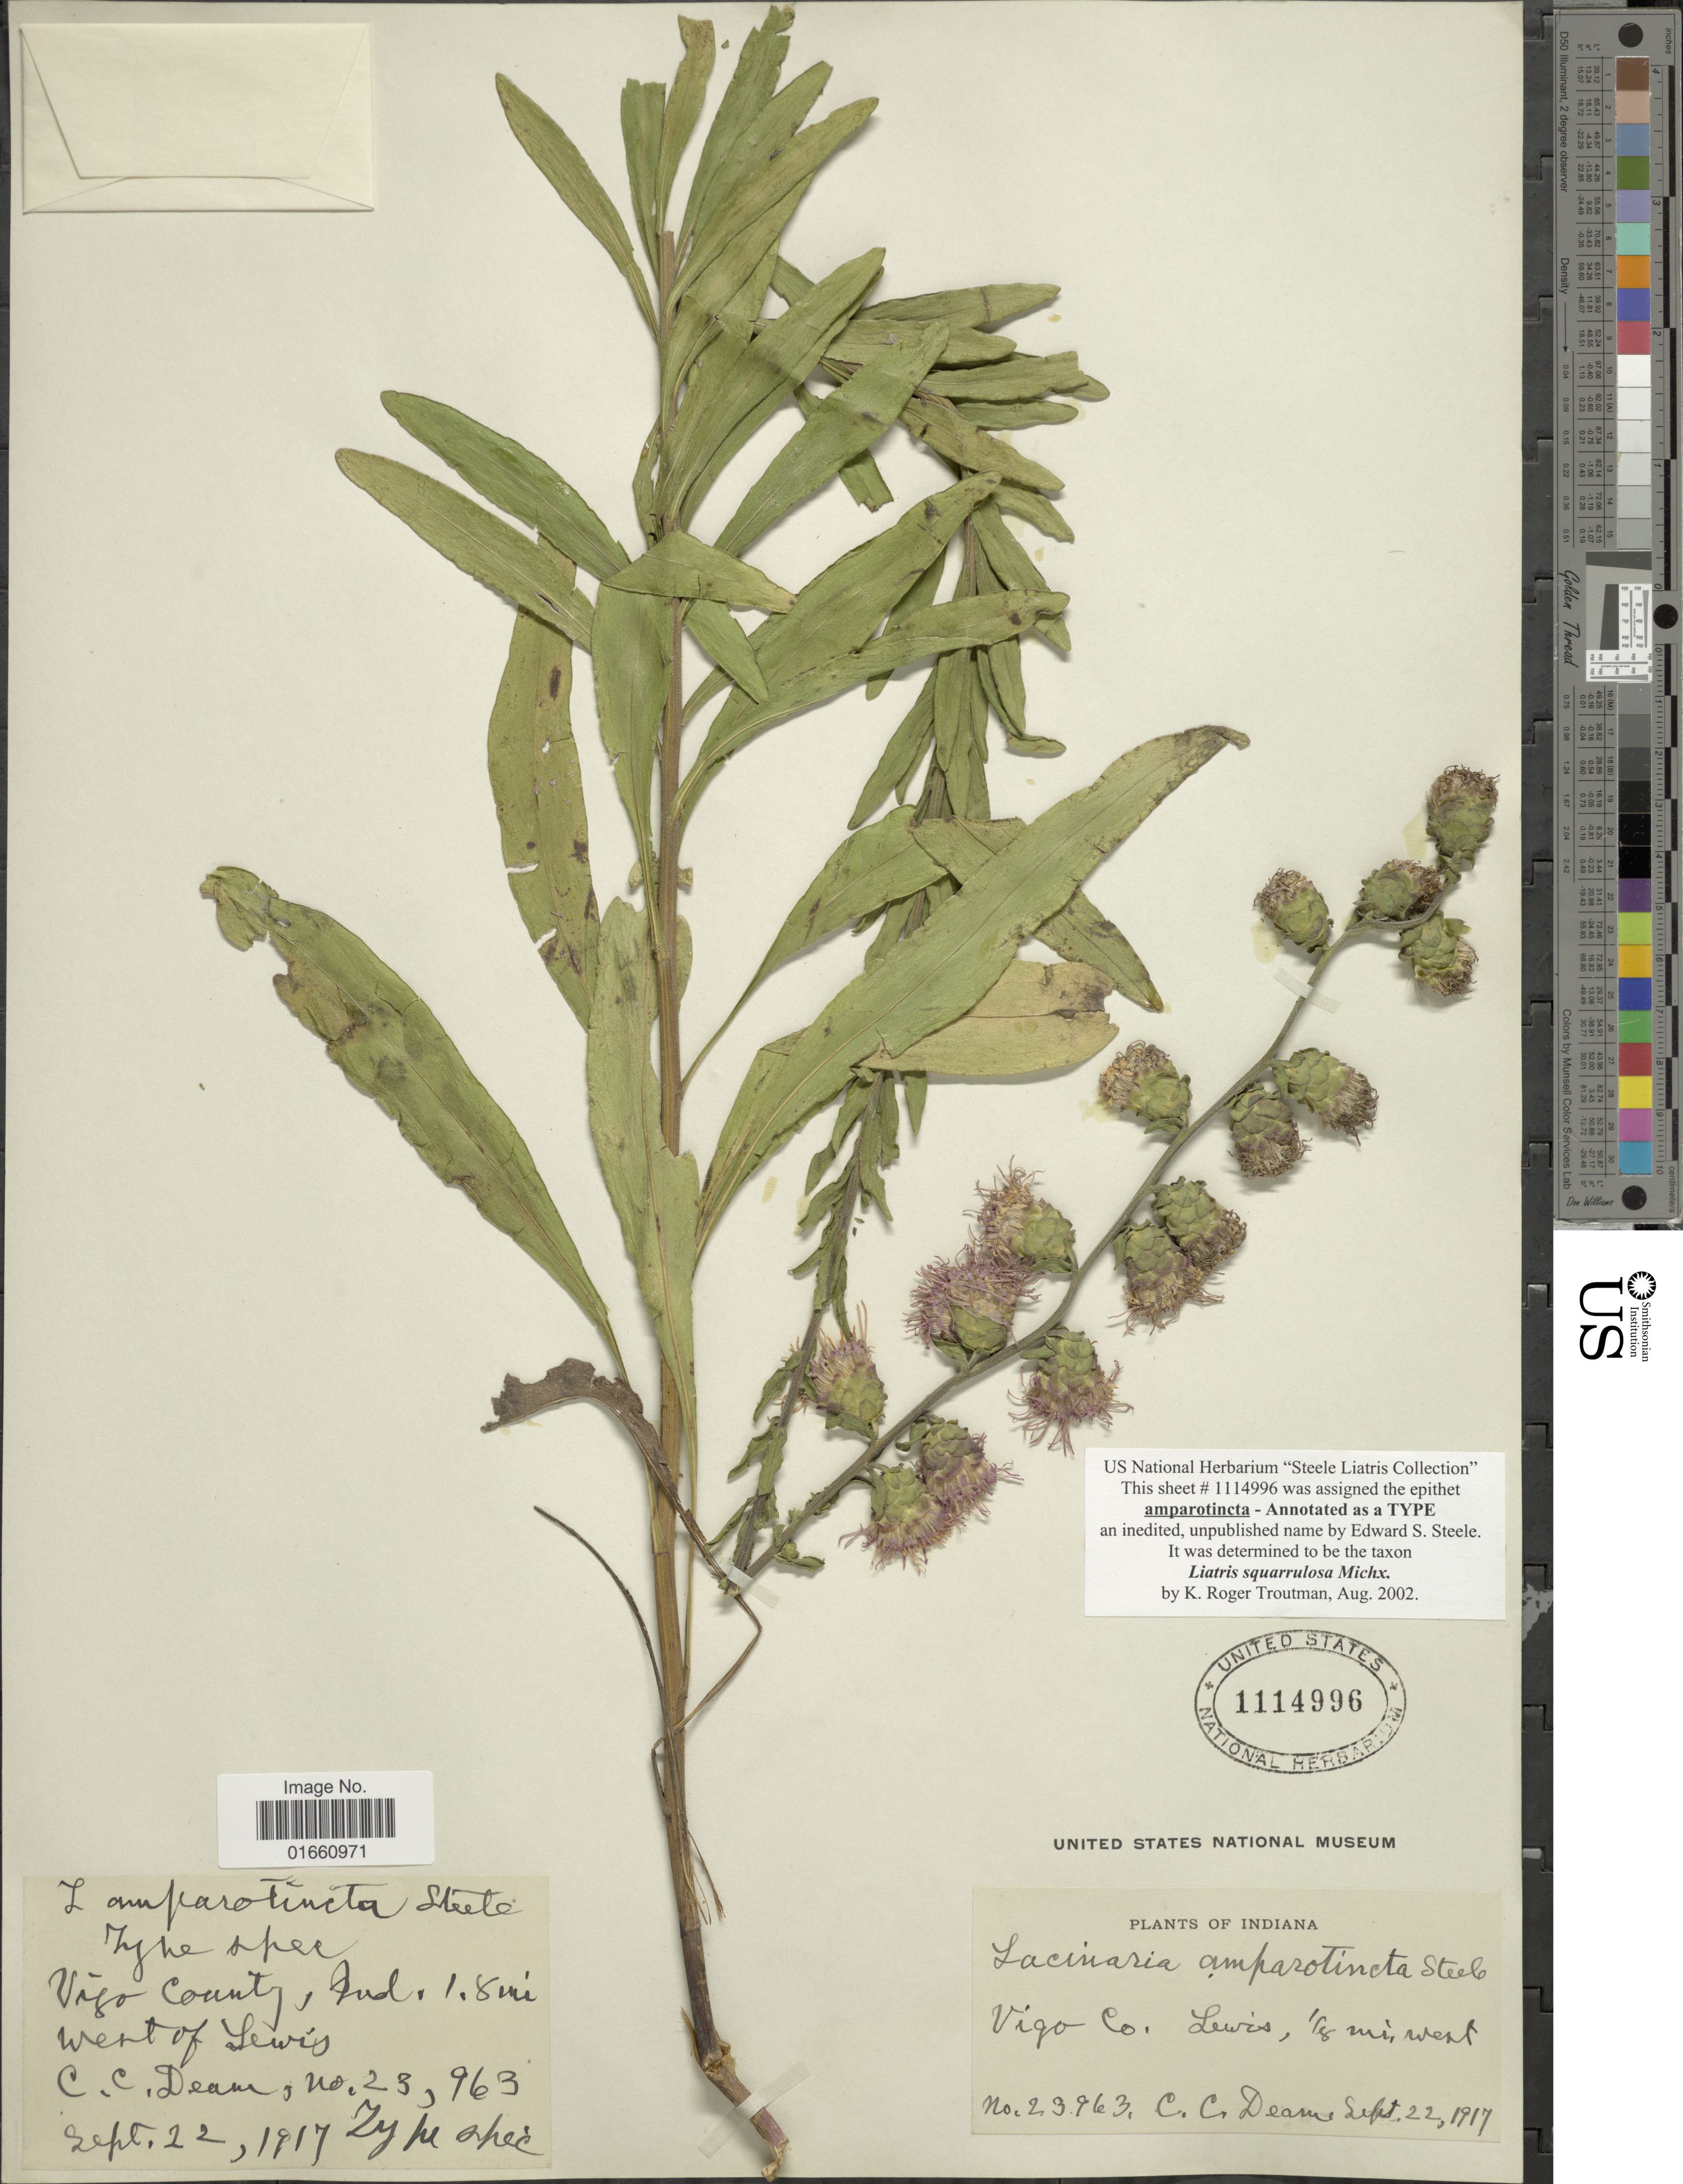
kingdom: Plantae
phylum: Tracheophyta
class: Magnoliopsida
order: Asterales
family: Asteraceae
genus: Liatris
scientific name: Liatris squarrulosa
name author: Michx.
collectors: C. C. Deam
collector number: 23963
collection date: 1917-09-22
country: United States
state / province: Indiana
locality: Vigo Co. Lewis, ¼ mi, west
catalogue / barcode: US 1114996